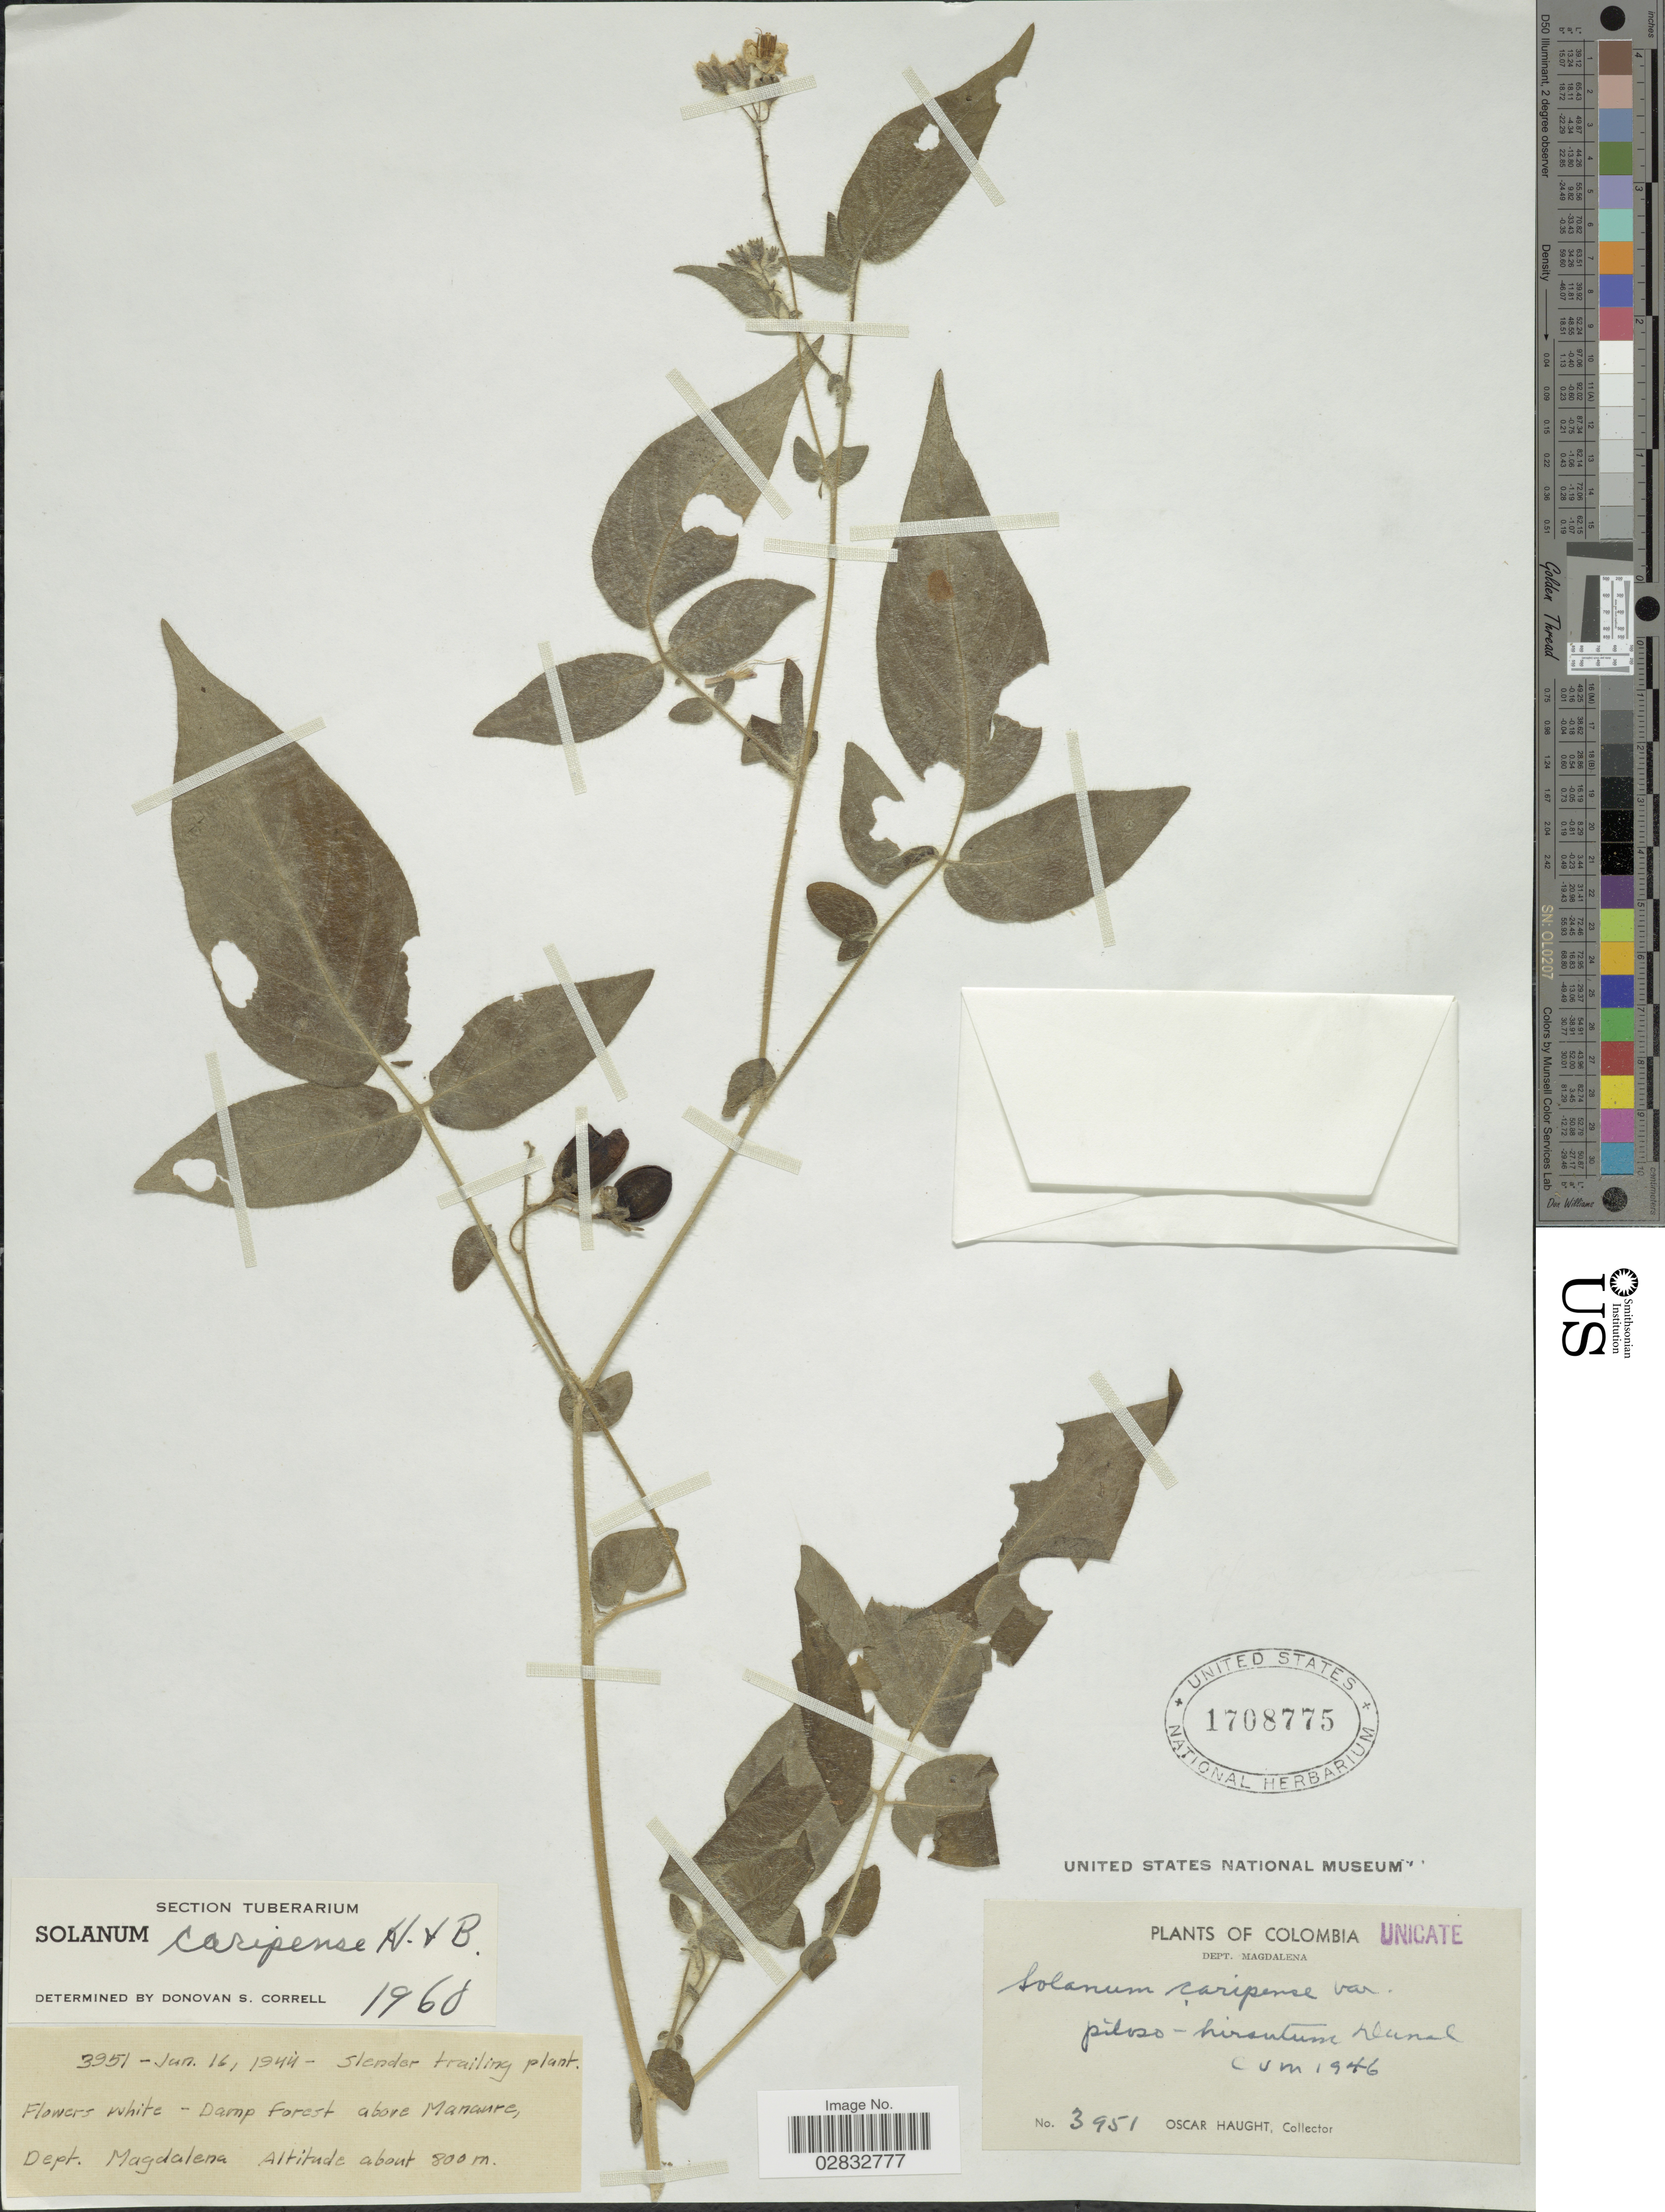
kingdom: Plantae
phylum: Tracheophyta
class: Magnoliopsida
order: Solanales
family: Solanaceae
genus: Solanum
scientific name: Solanum caripense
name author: Humb. & Bonpl. ex Dunal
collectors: O. Haught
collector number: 3951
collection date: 1944-06-16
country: Colombia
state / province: Magdalena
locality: Damp forest above Manaure, Dept. Magdalena.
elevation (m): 800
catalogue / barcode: US 1708775